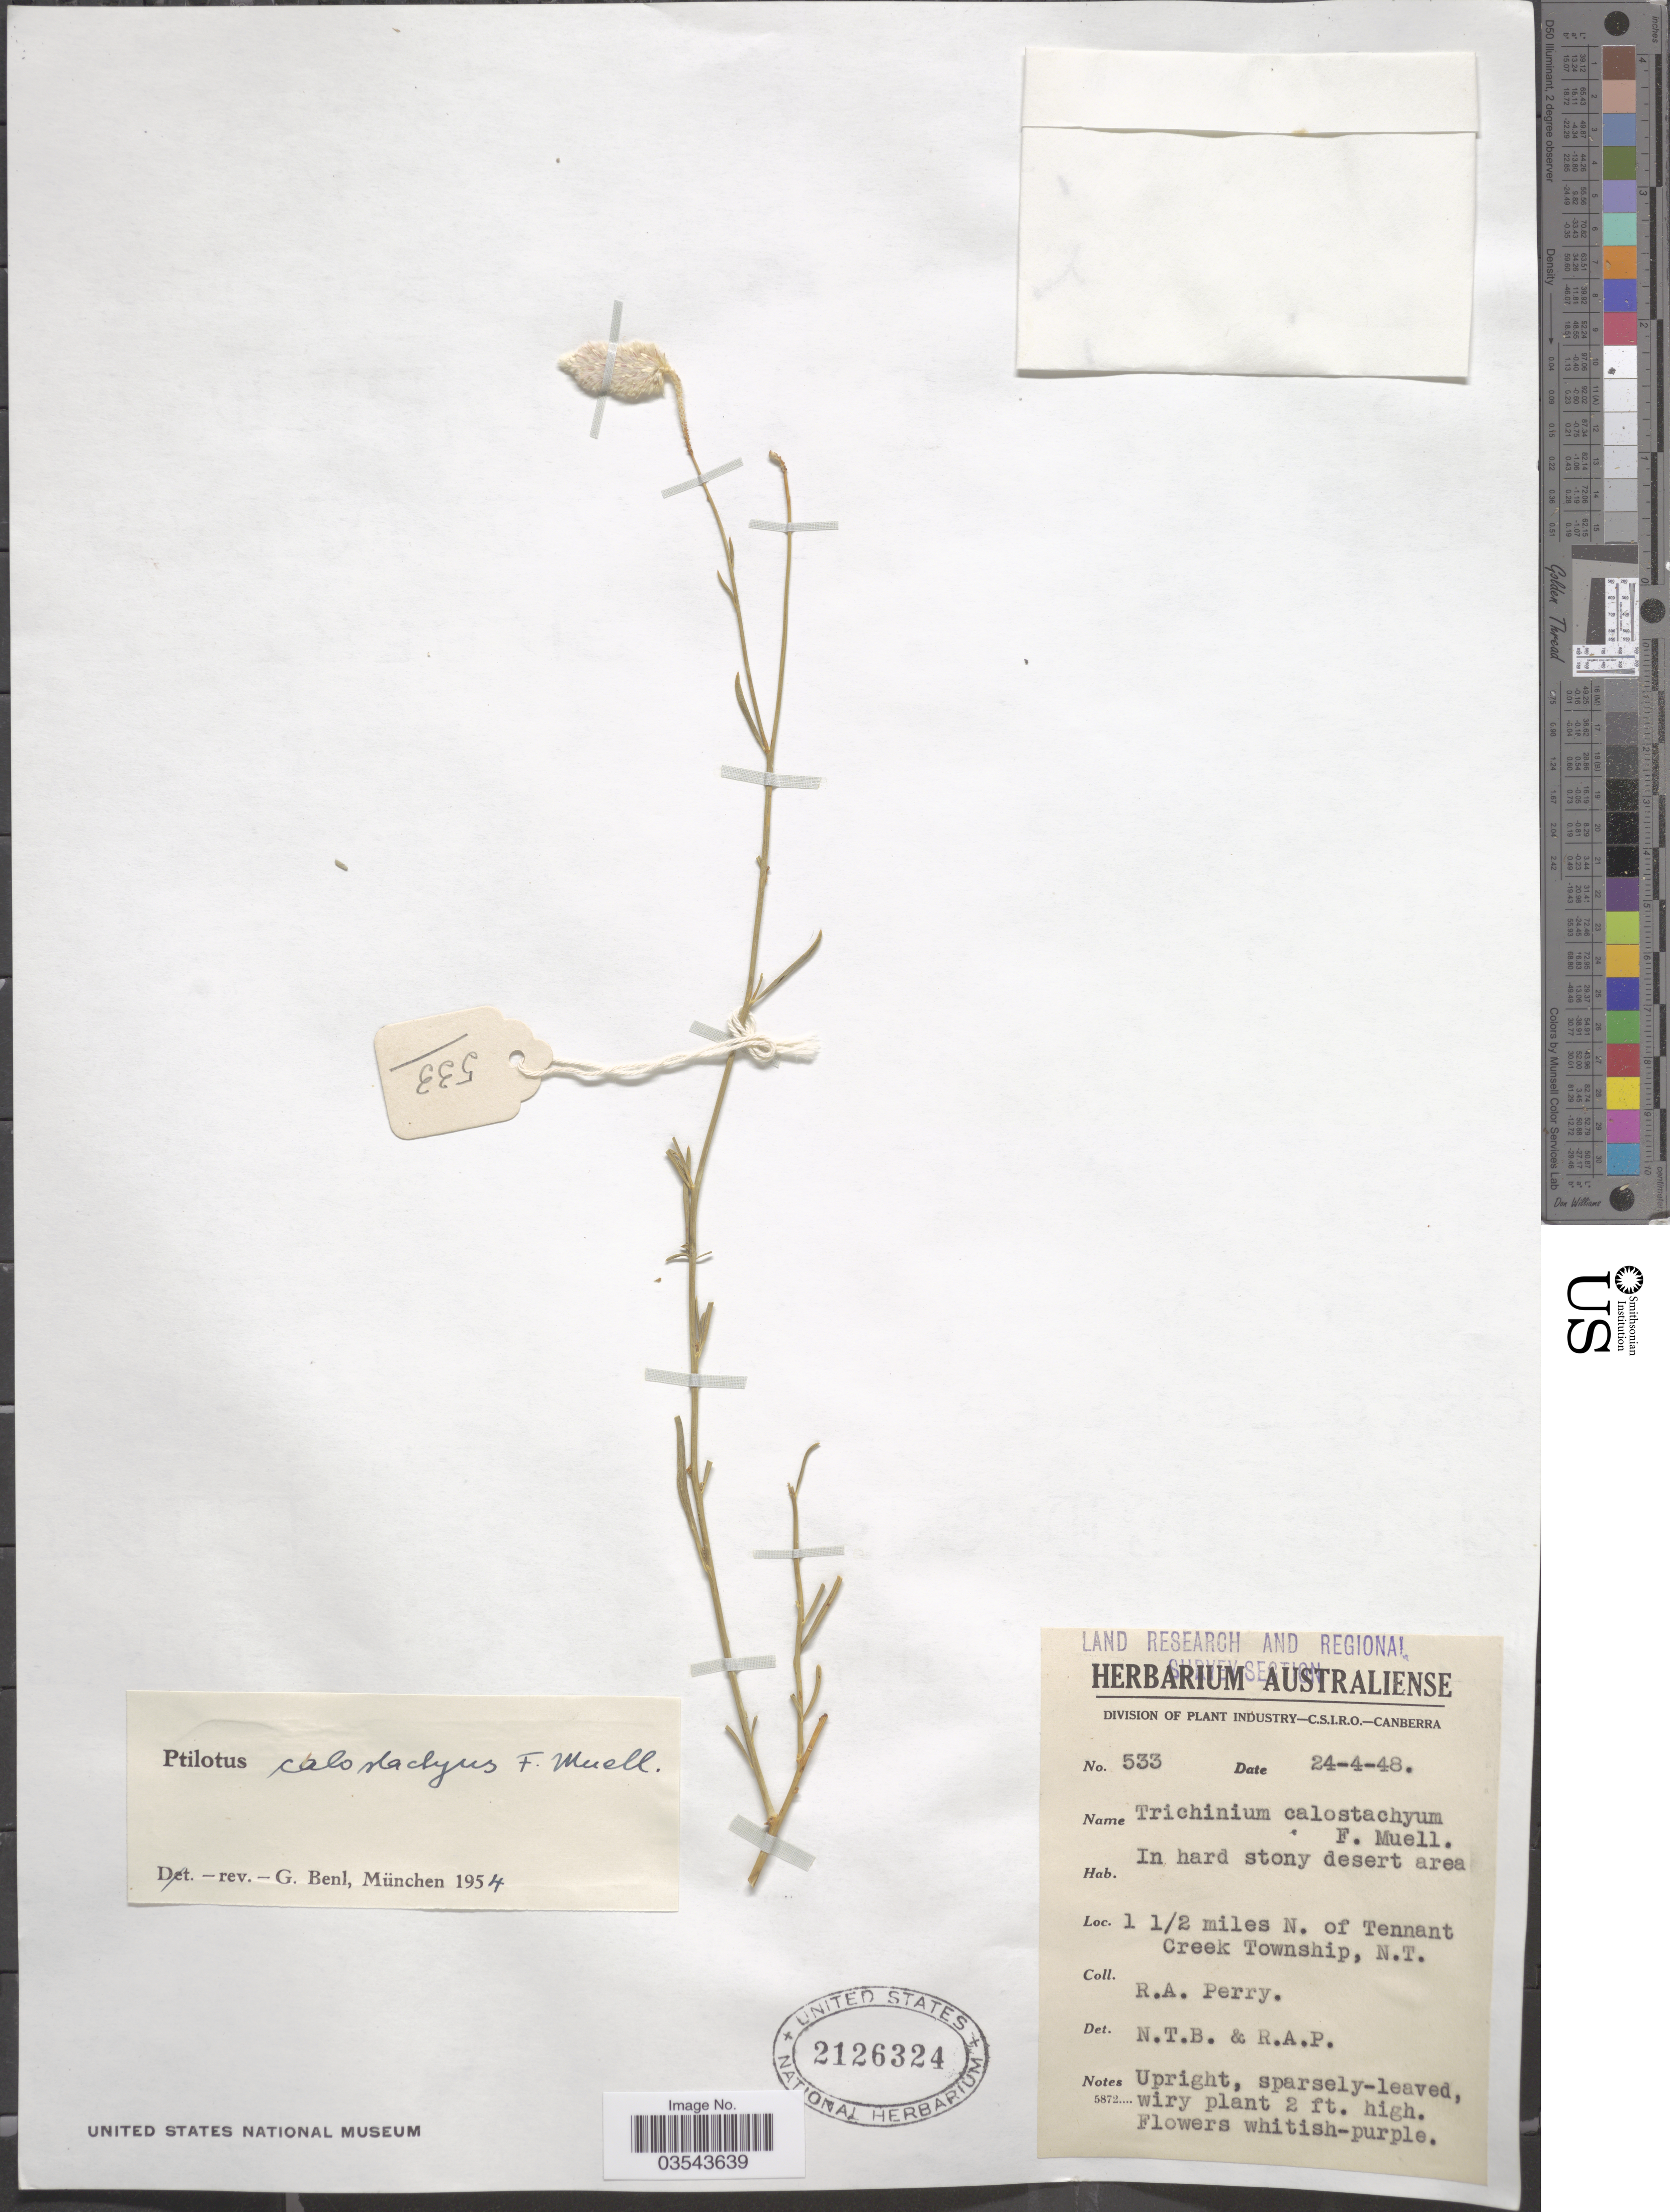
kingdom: Plantae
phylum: Tracheophyta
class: Magnoliopsida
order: Caryophyllales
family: Amaranthaceae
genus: Ptilotus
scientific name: Ptilotus calostachyus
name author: F. Muell.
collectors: Perry, R. A.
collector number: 533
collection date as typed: Transcribed d/m/y: 24/4/48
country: Australia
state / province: Northern Territory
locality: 1½ miles N. of Tennant Creek Township, N.T.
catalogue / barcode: US 2126324